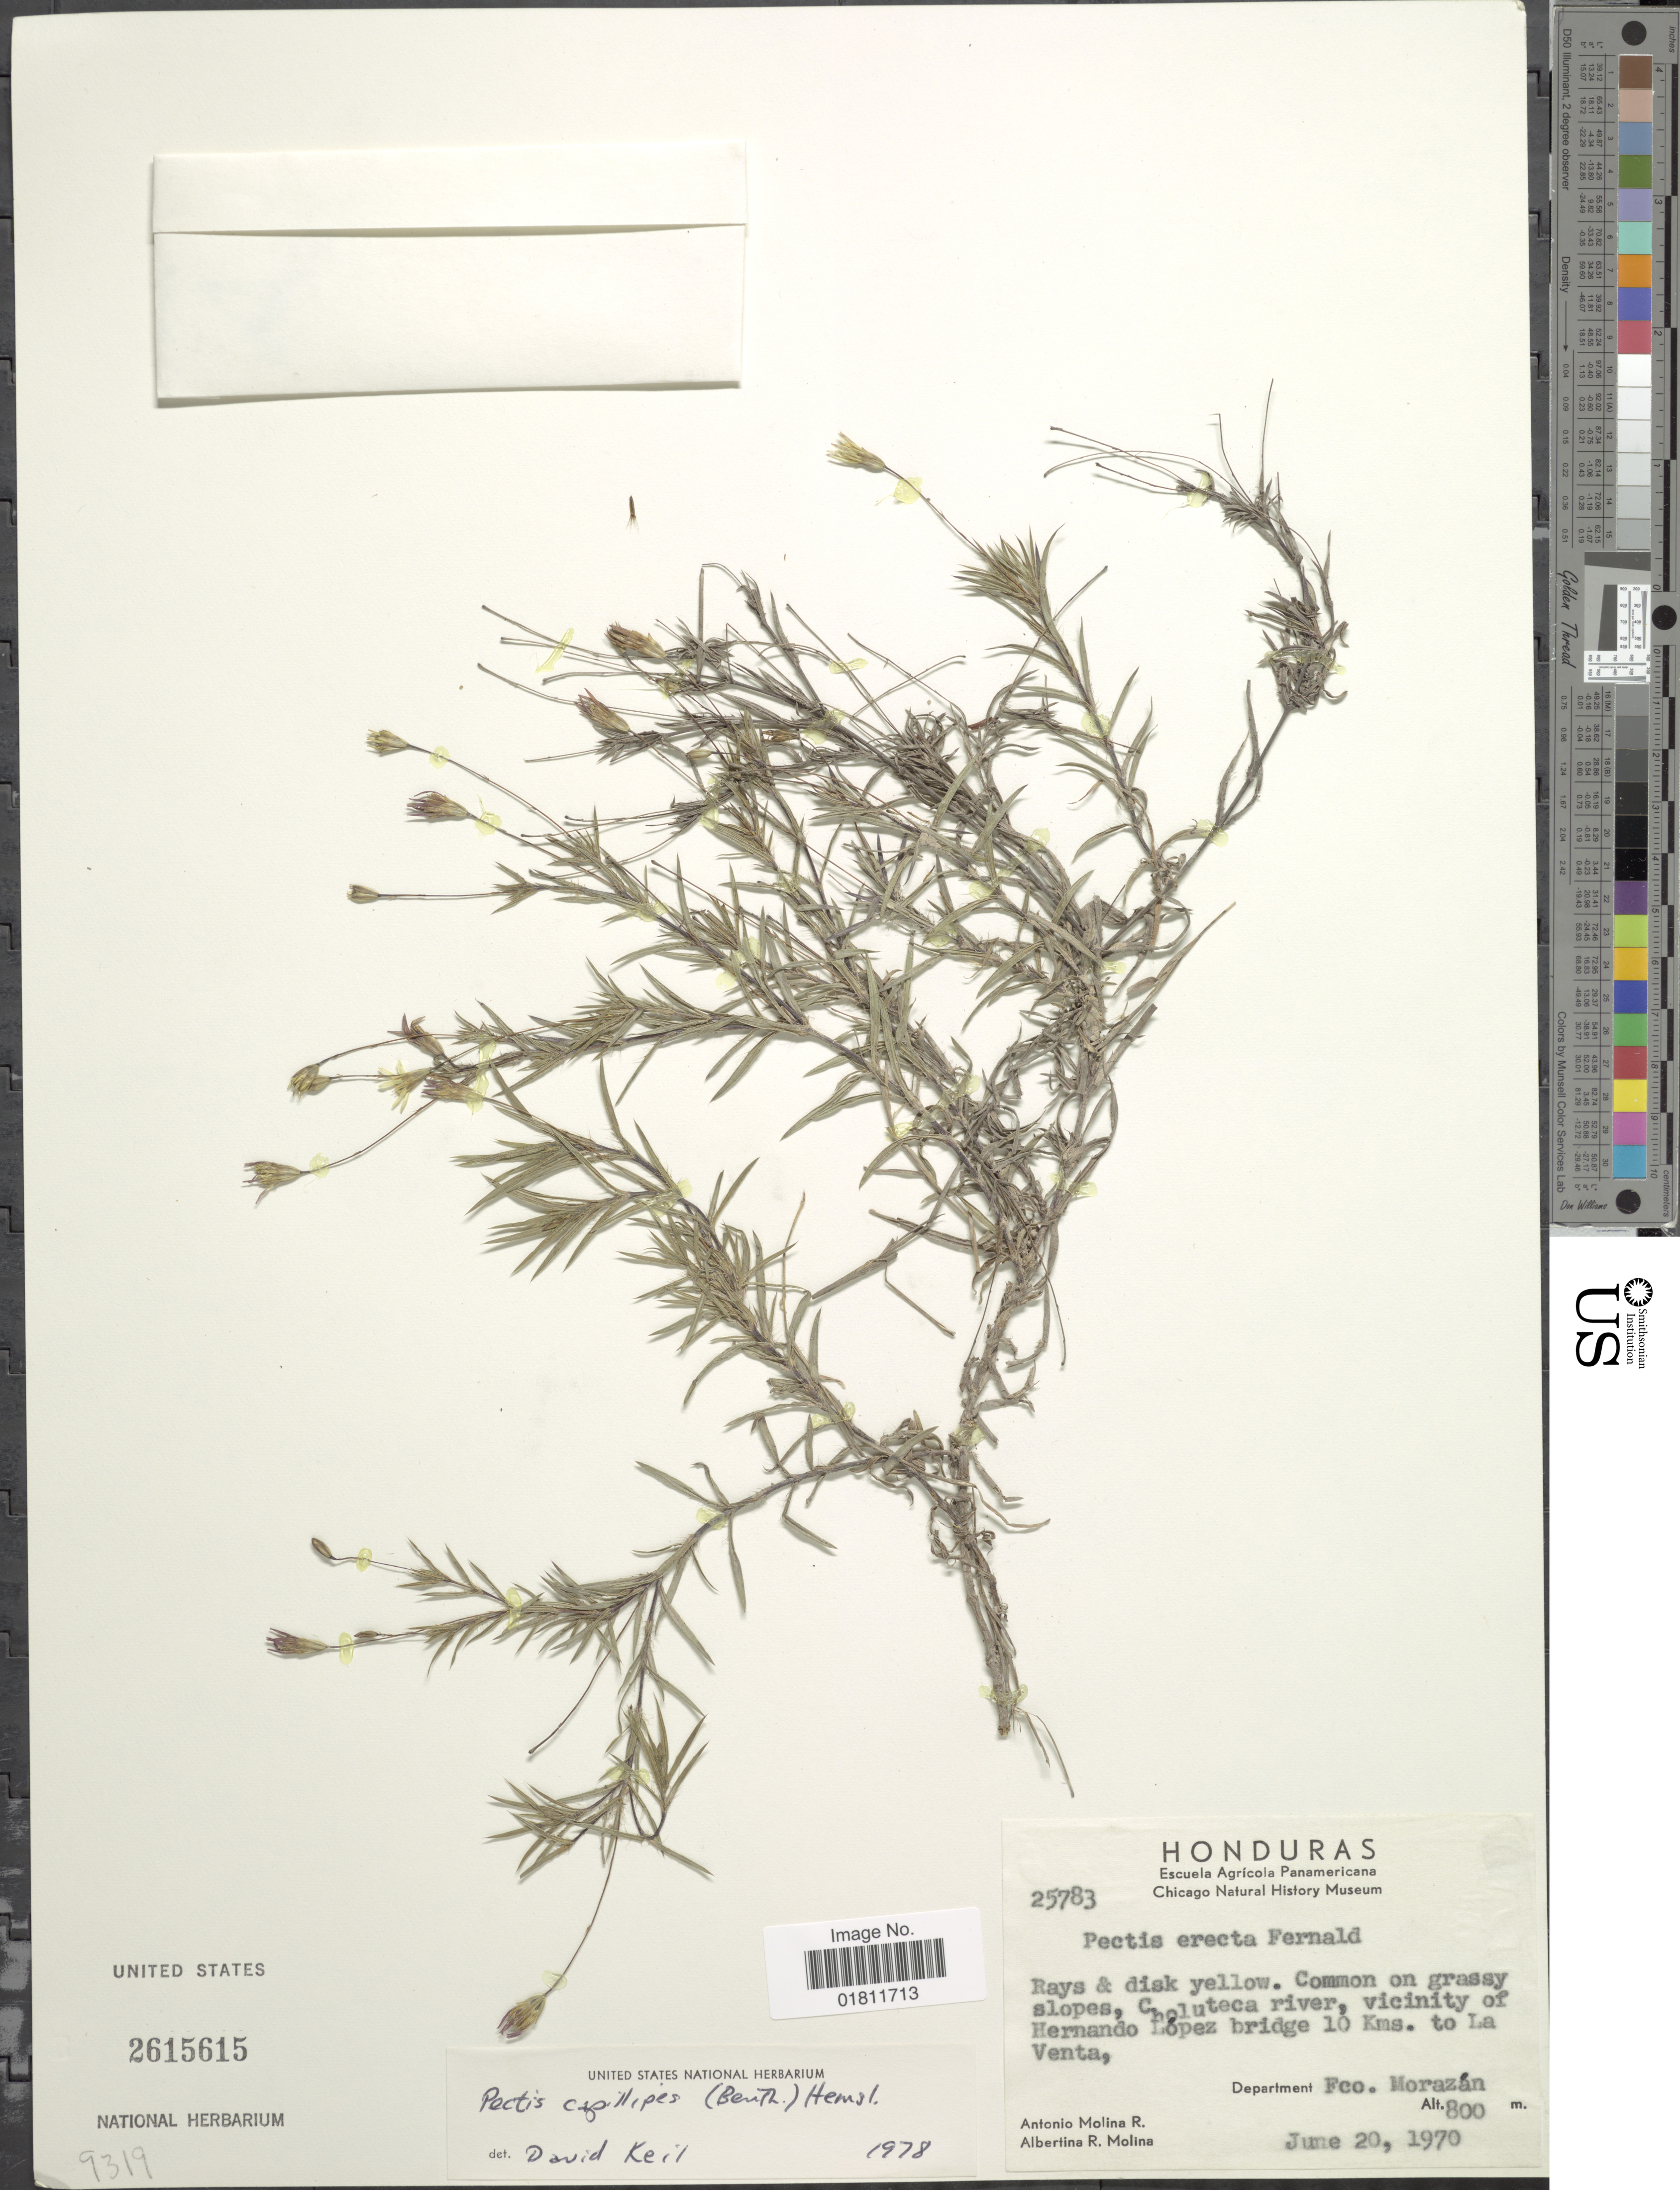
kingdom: Plantae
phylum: Tracheophyta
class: Magnoliopsida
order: Asterales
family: Asteraceae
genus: Pectis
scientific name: Pectis capillipes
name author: (Benth.) Hemsl.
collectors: A. Molina R. & A. R. Molina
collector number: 25783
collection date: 1970-06-20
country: Honduras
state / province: Fco. Morazán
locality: Choluteca river, vicinity of Hernando Lopez bridge 10 kms. to La Venta. Department Fco. Morazan.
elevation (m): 800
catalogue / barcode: US 2615615